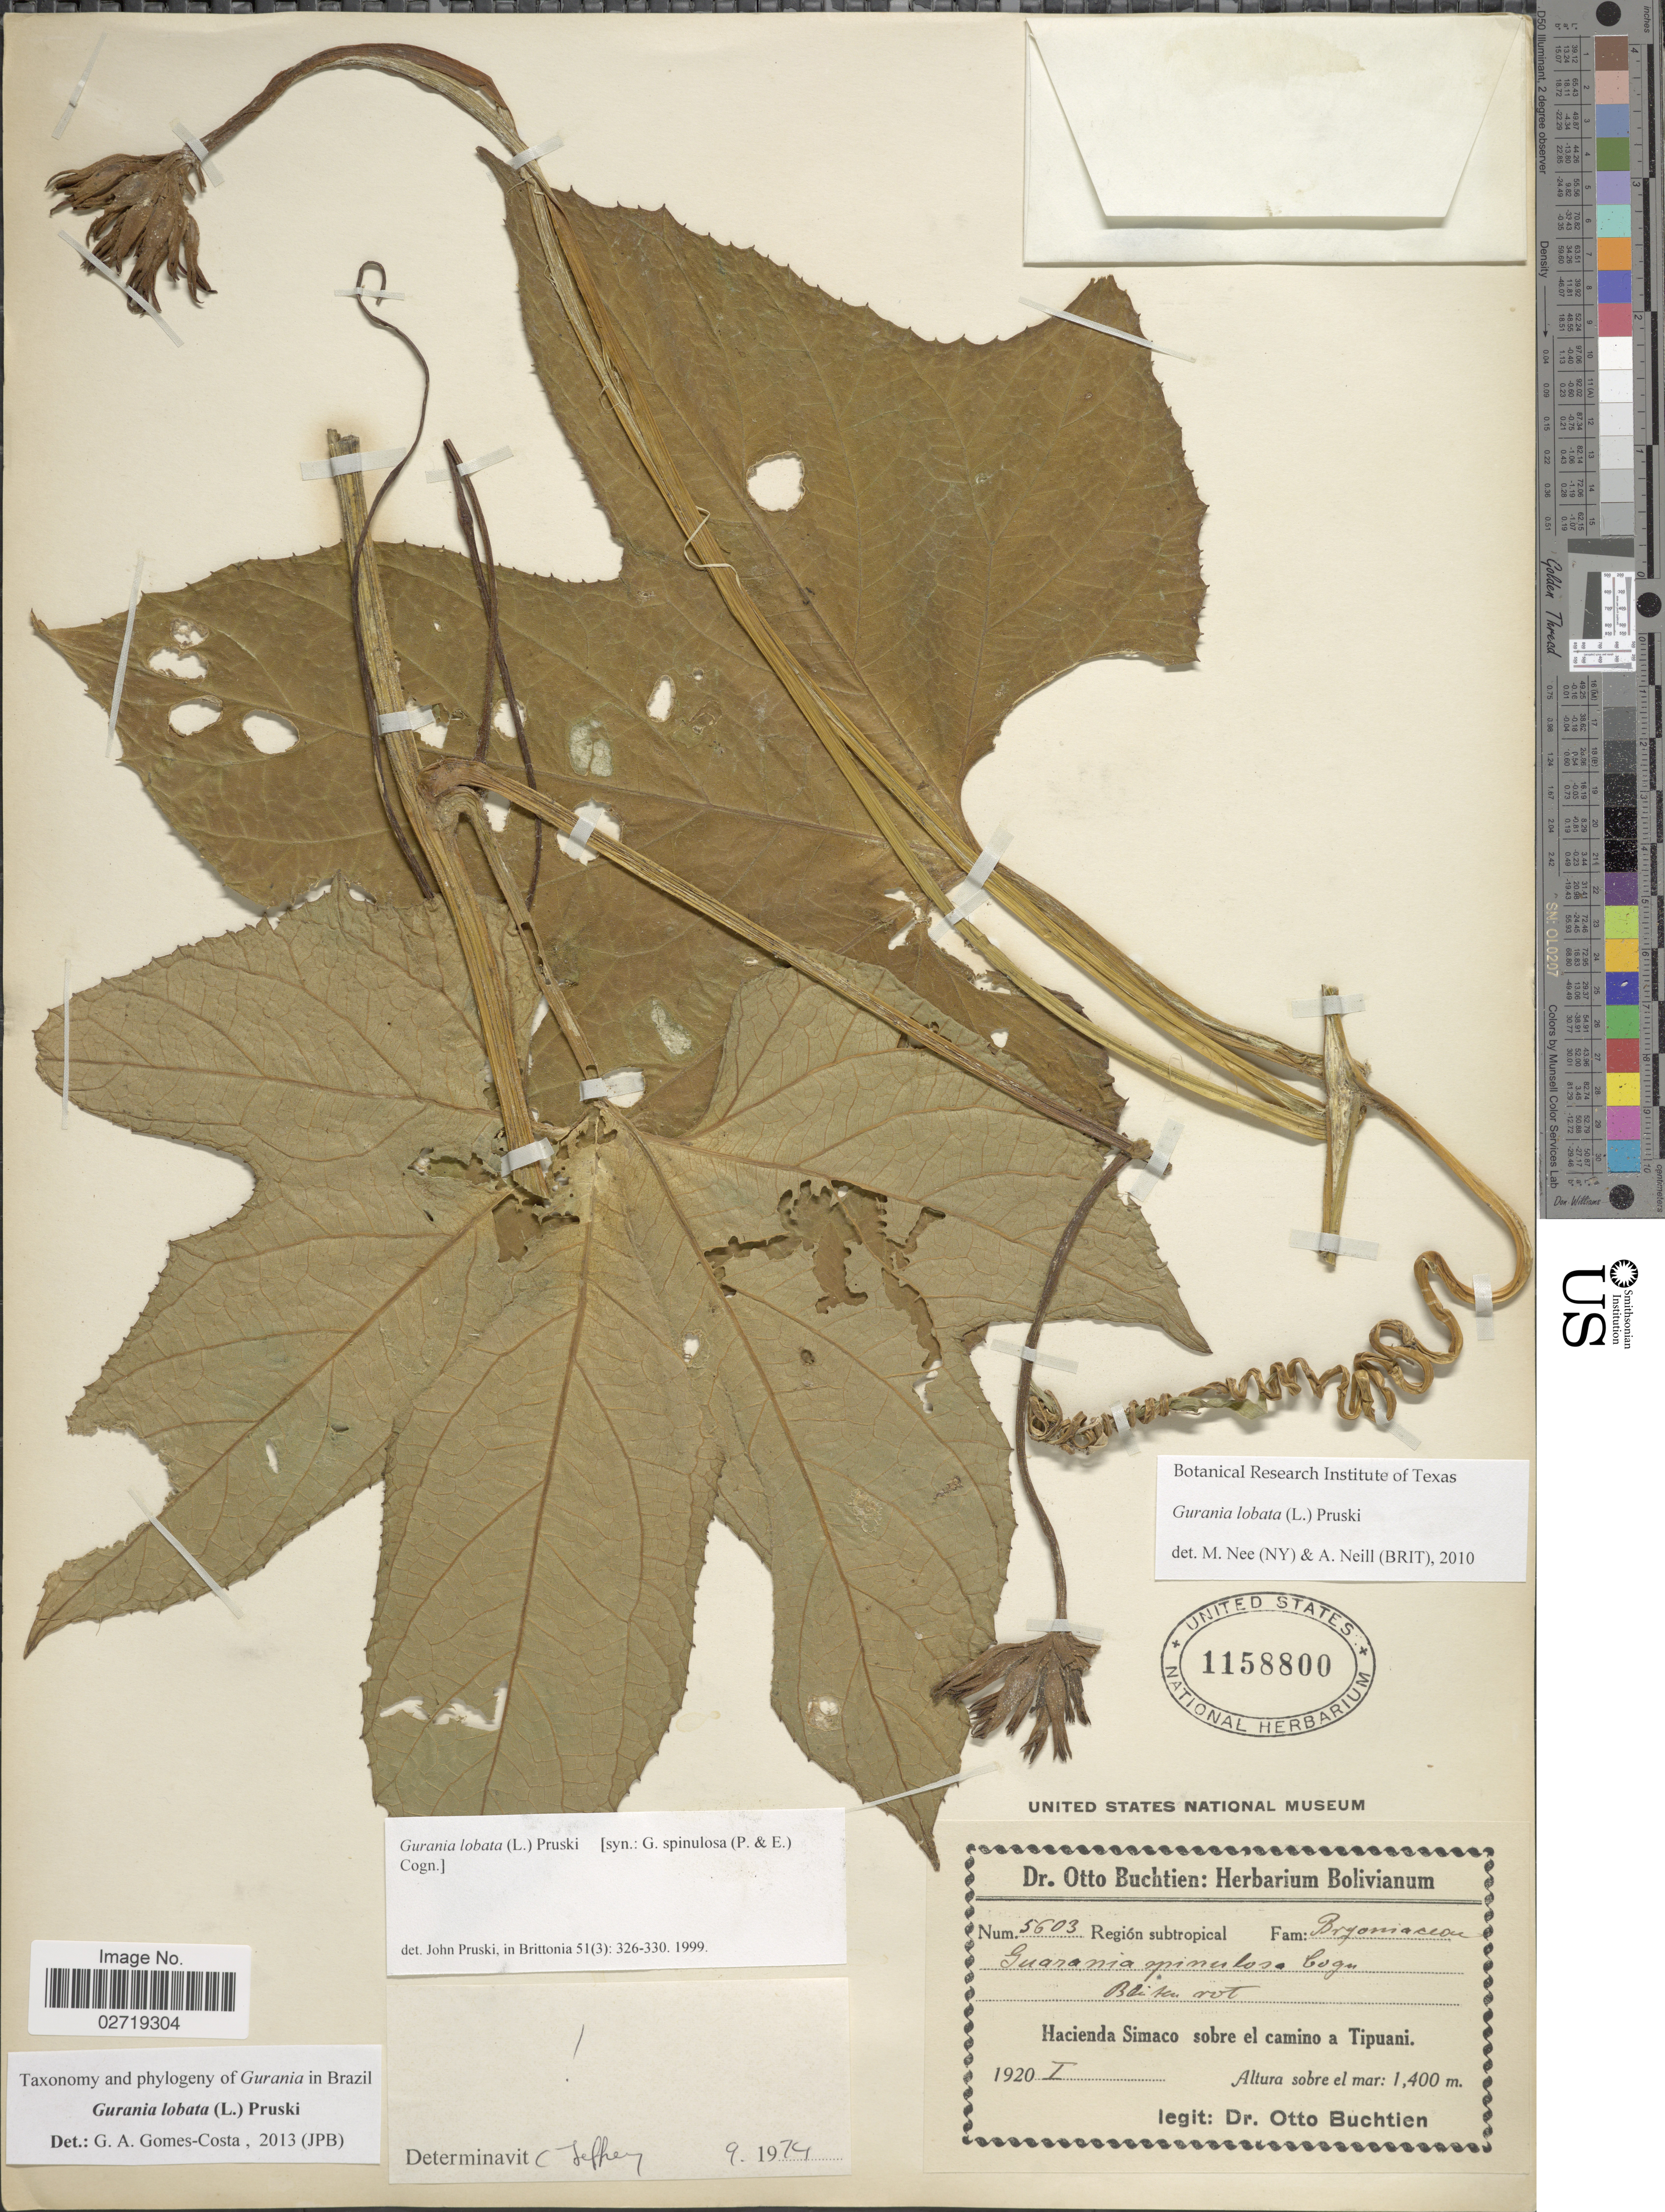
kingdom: Plantae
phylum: Tracheophyta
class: Magnoliopsida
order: Cucurbitales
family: Cucurbitaceae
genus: Gurania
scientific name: Gurania lobata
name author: (L.) Pruski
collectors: O. Buchtien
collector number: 5603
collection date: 1920-01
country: Bolivia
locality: Hacienda Simaco sobre el camino a Tipuani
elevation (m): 1400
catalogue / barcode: US 1158800